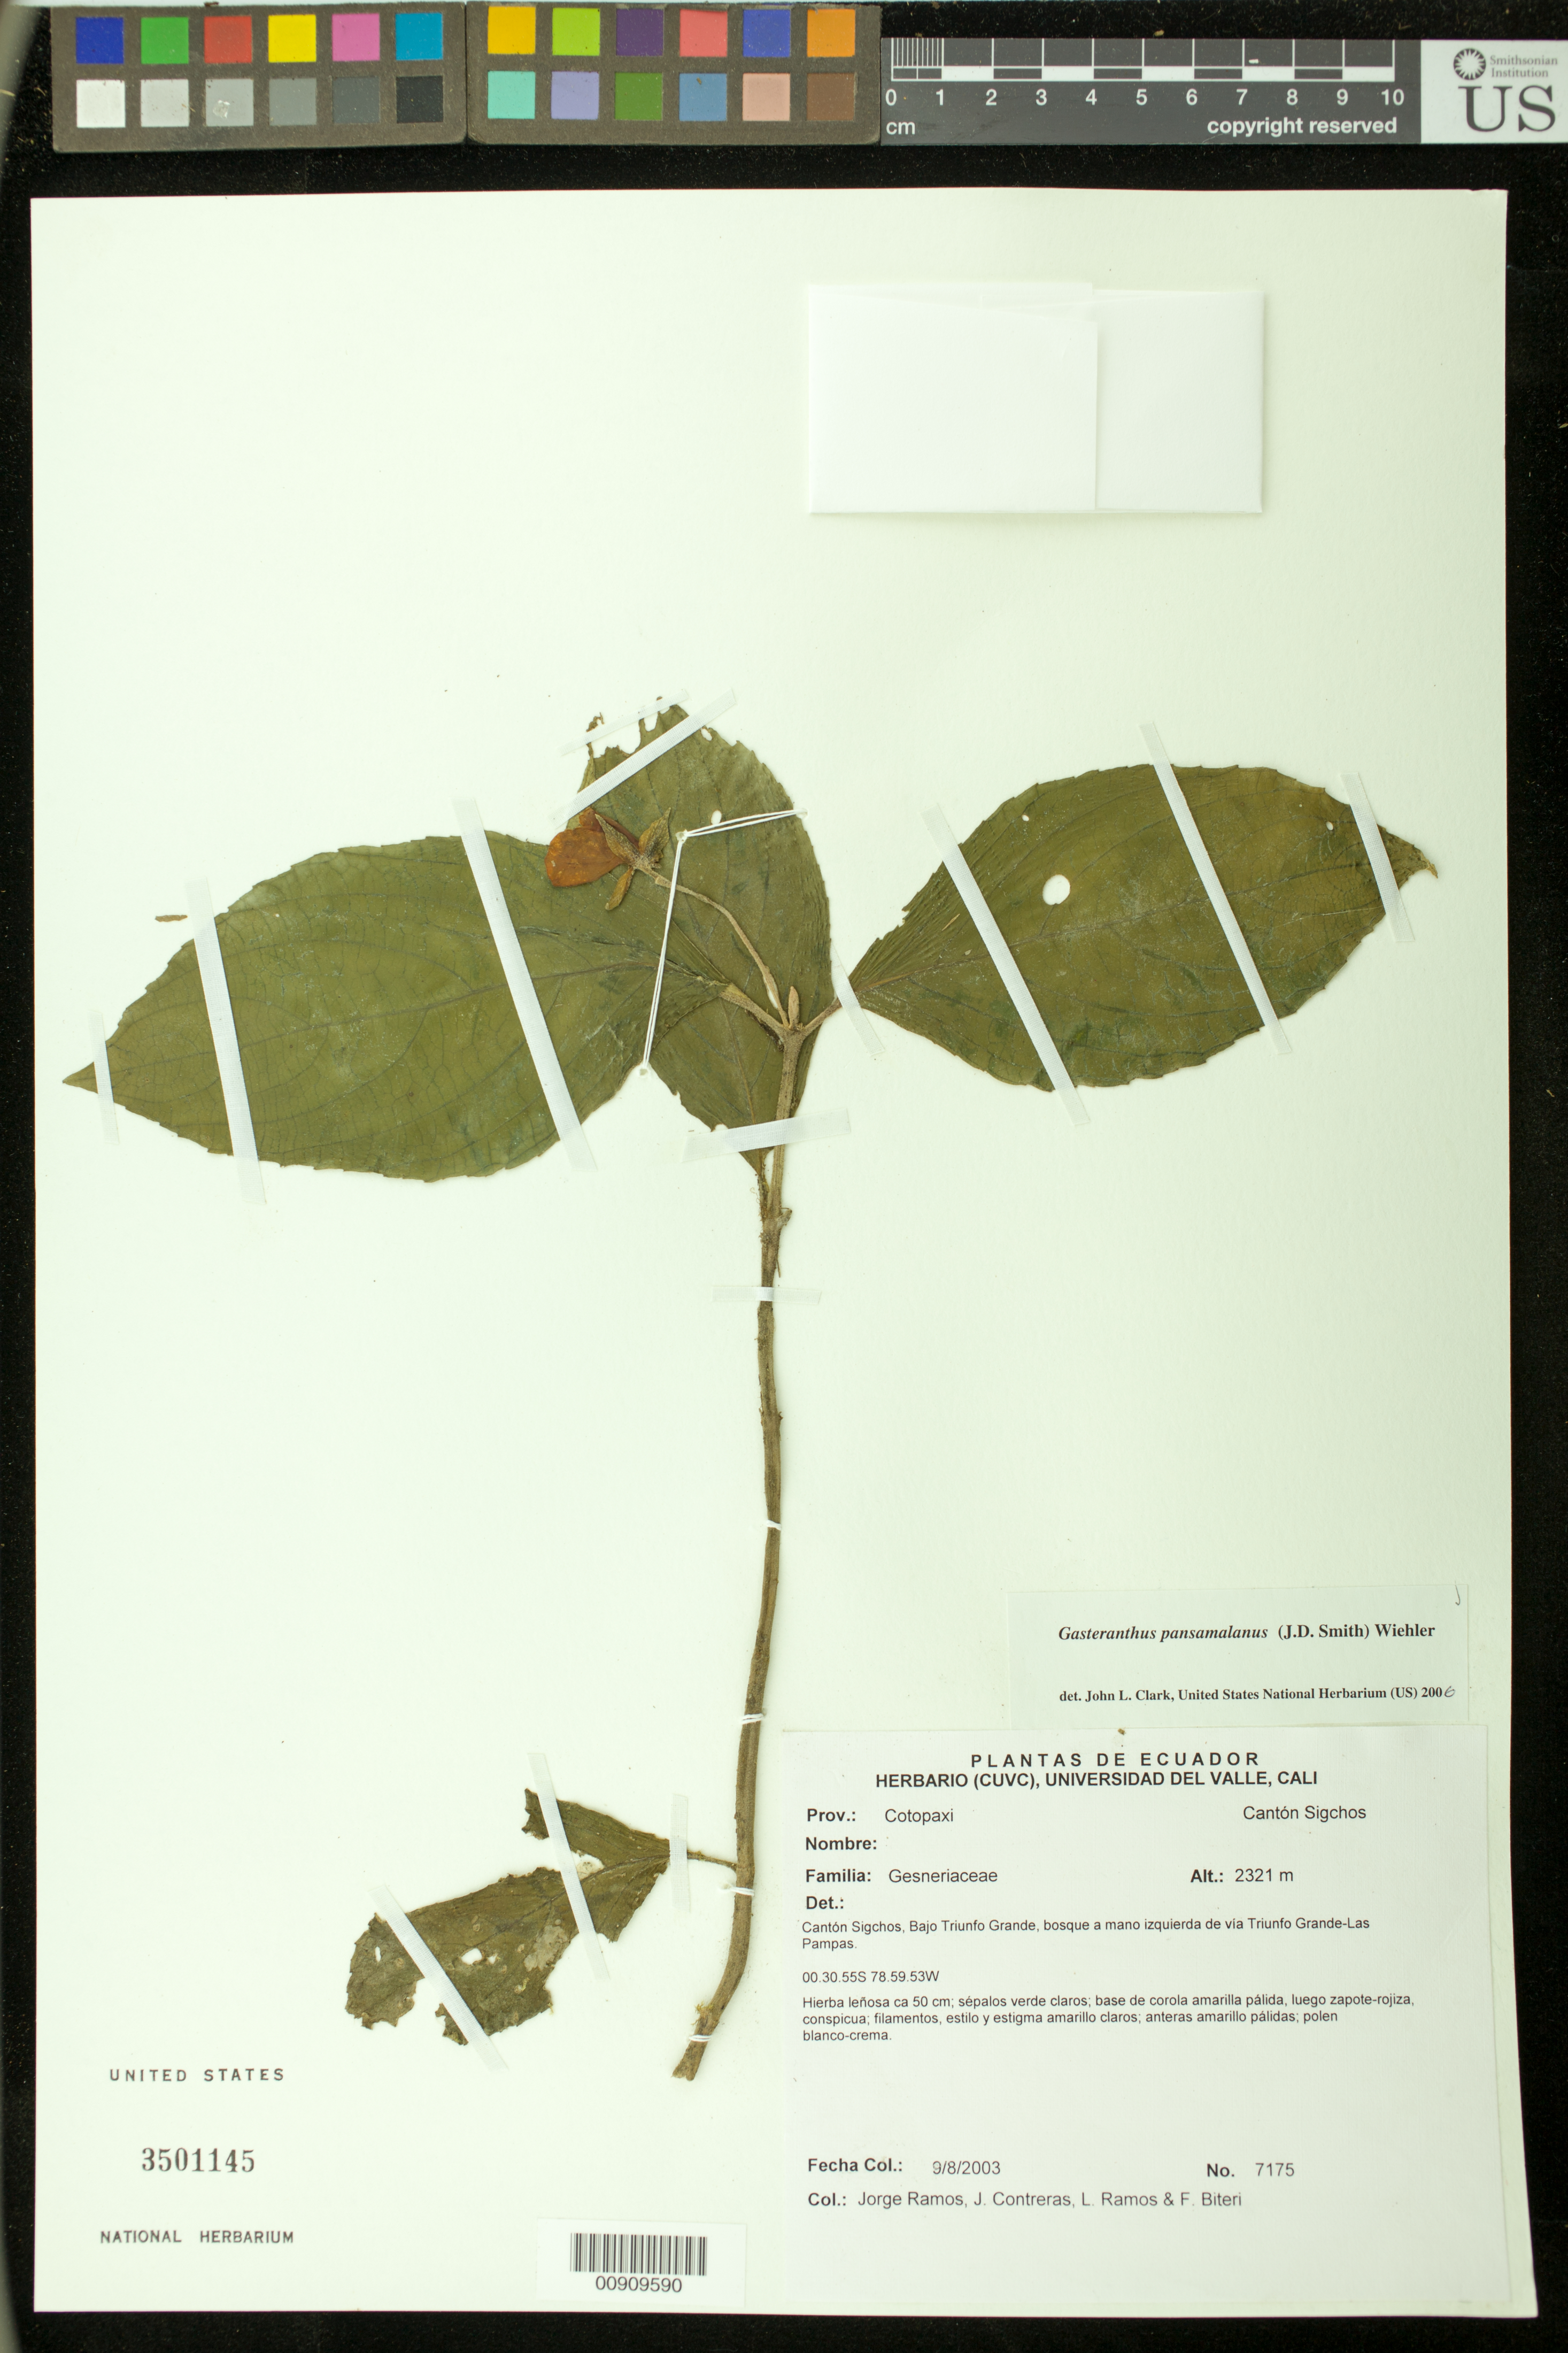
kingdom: Plantae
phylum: Tracheophyta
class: Magnoliopsida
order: Lamiales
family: Gesneriaceae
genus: Gasteranthus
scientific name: Gasteranthus pansamalanus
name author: (Donn. Sm.) Wiehler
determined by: Clark, J. L., (SEL), The Marie Selby Botanical Garden (UNITED STATES)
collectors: J. Ramos, J. Contreras, L. Ramos & F. Biteri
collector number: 7175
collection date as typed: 09 Aug 2003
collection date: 2003-08-09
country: Ecuador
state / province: Cotopaxi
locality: Cantón Sigchos, Bajo Triunfo Grande, bosque a mano izquierda de via Triunfo Grande-Las Pampas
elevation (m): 2321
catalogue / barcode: US 3501145